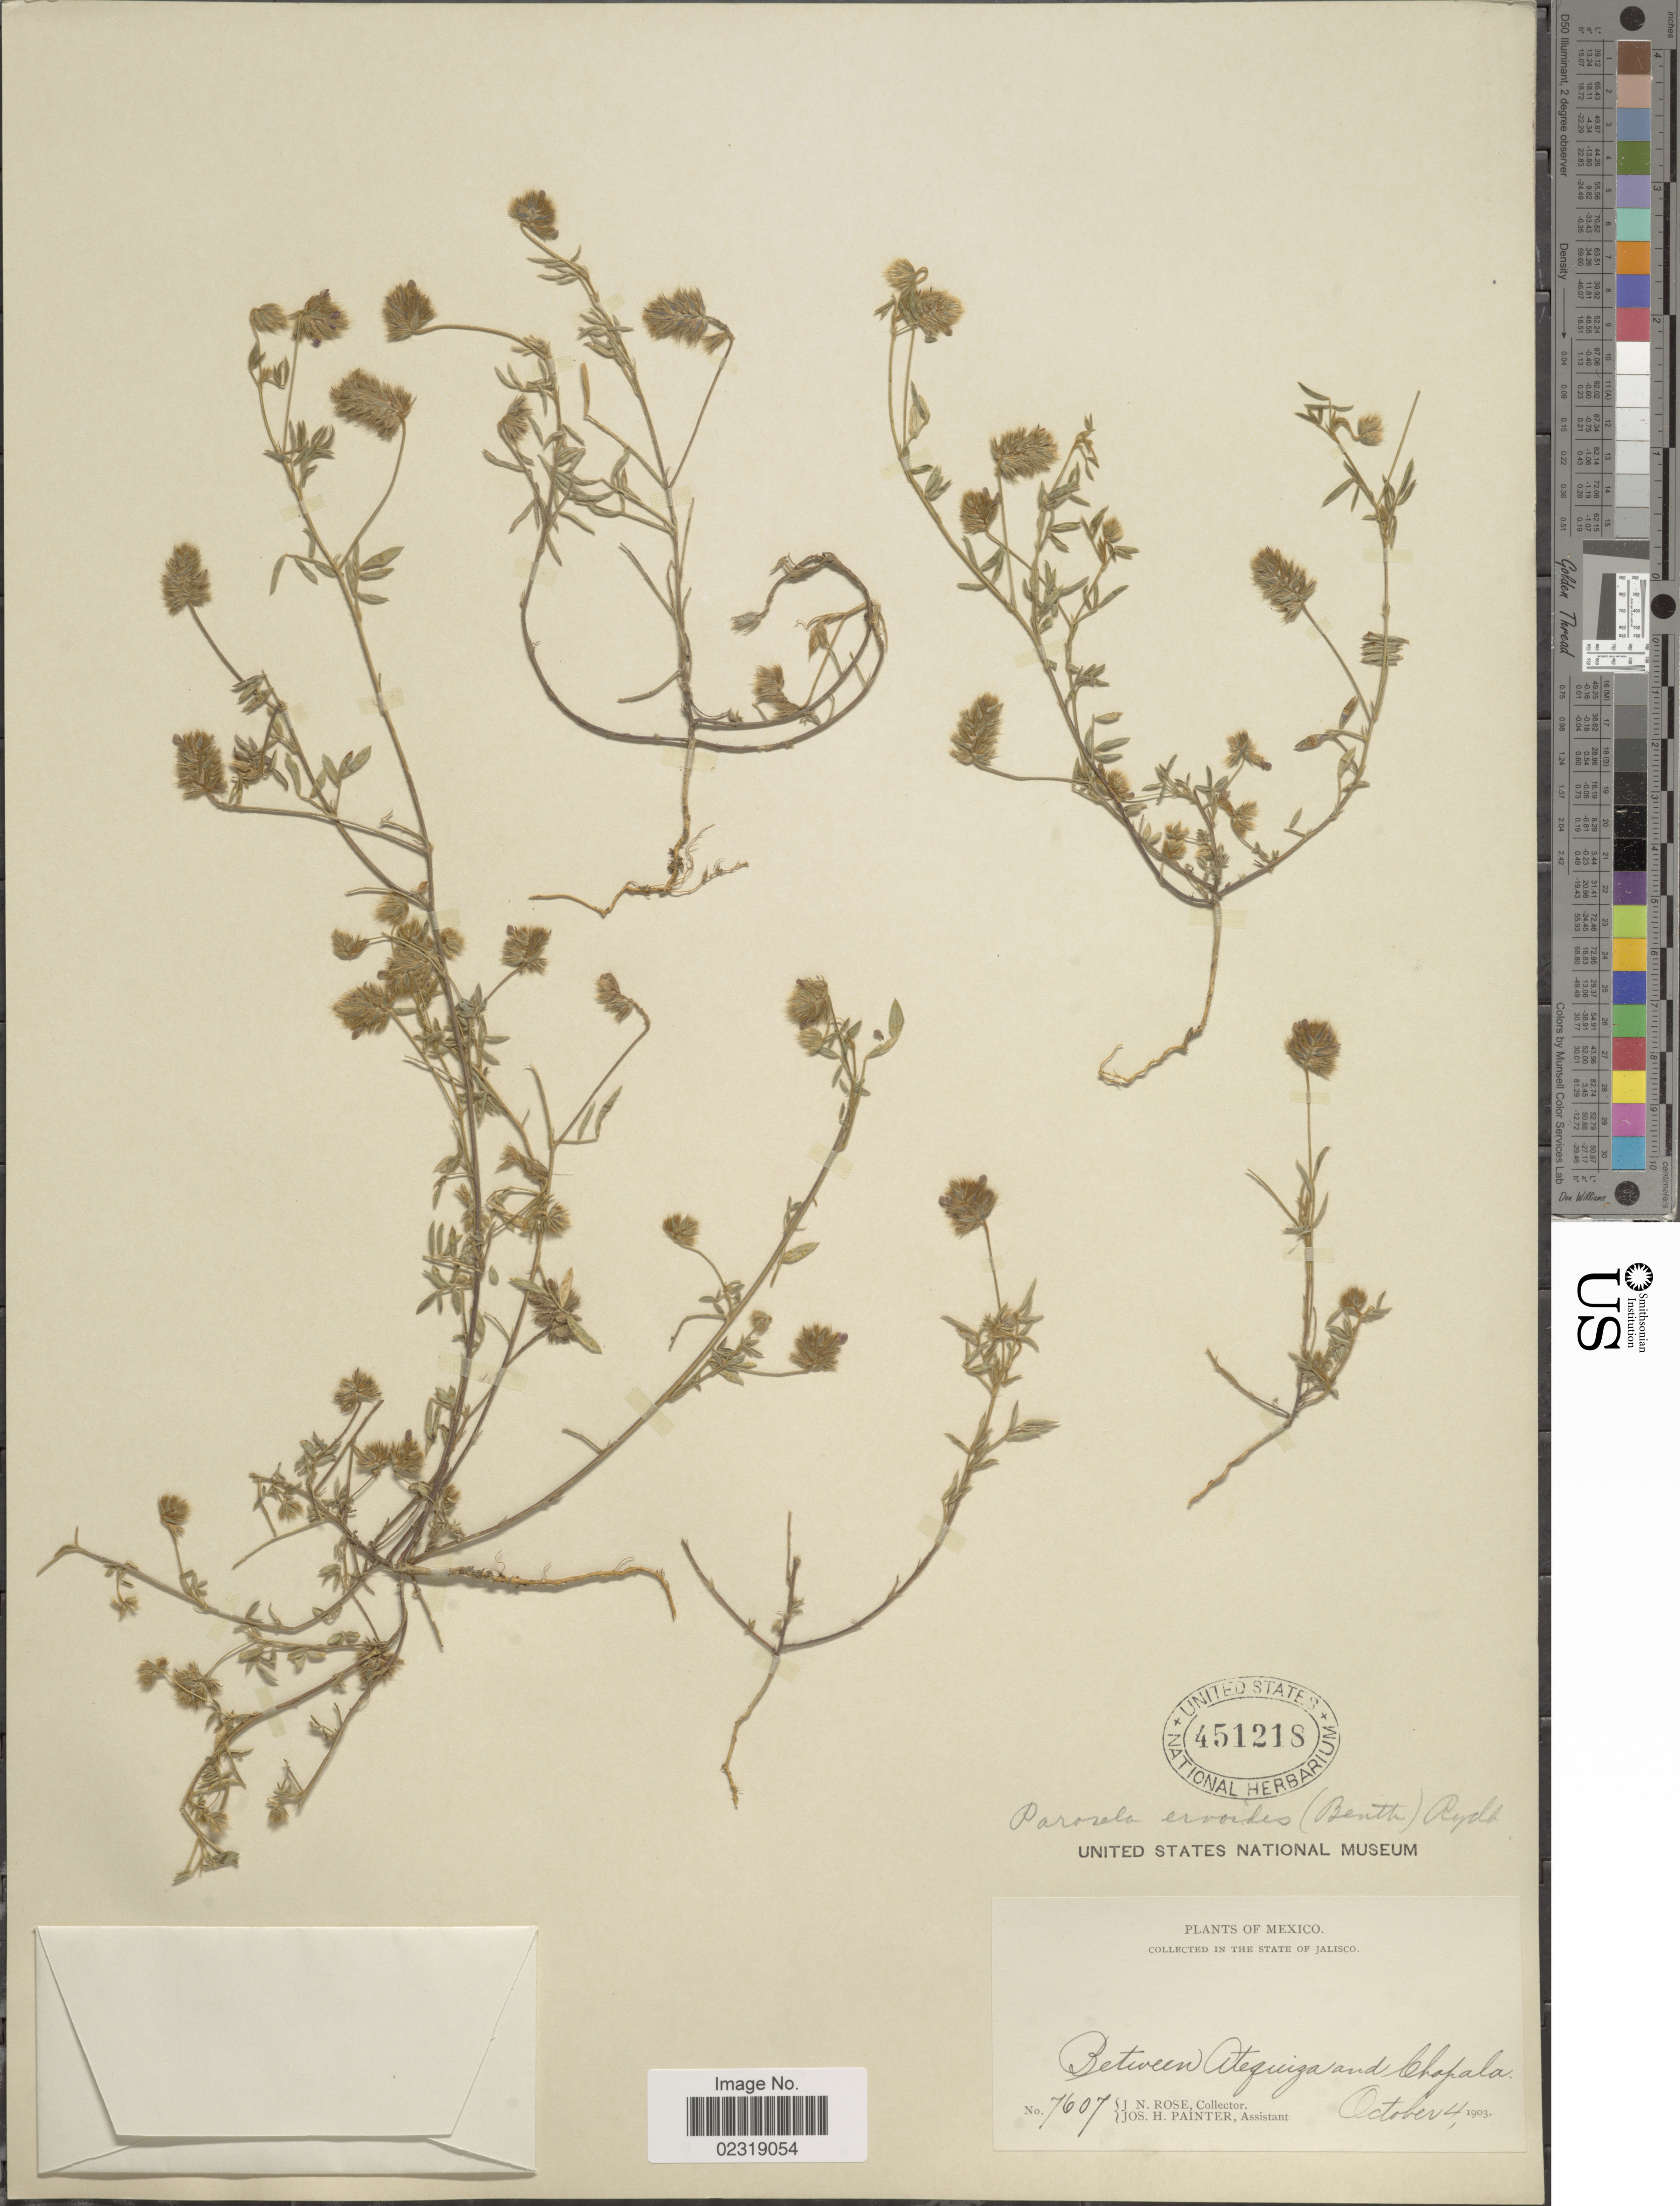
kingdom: Plantae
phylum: Tracheophyta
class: Magnoliopsida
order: Fabales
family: Fabaceae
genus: Dalea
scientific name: Dalea cliffortiana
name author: Willd.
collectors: J. N. Rose & J. H. Painter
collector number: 7607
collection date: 1903-10-04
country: Mexico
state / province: Jalisco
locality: Mexico, In state of Jalisco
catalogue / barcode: US 451218